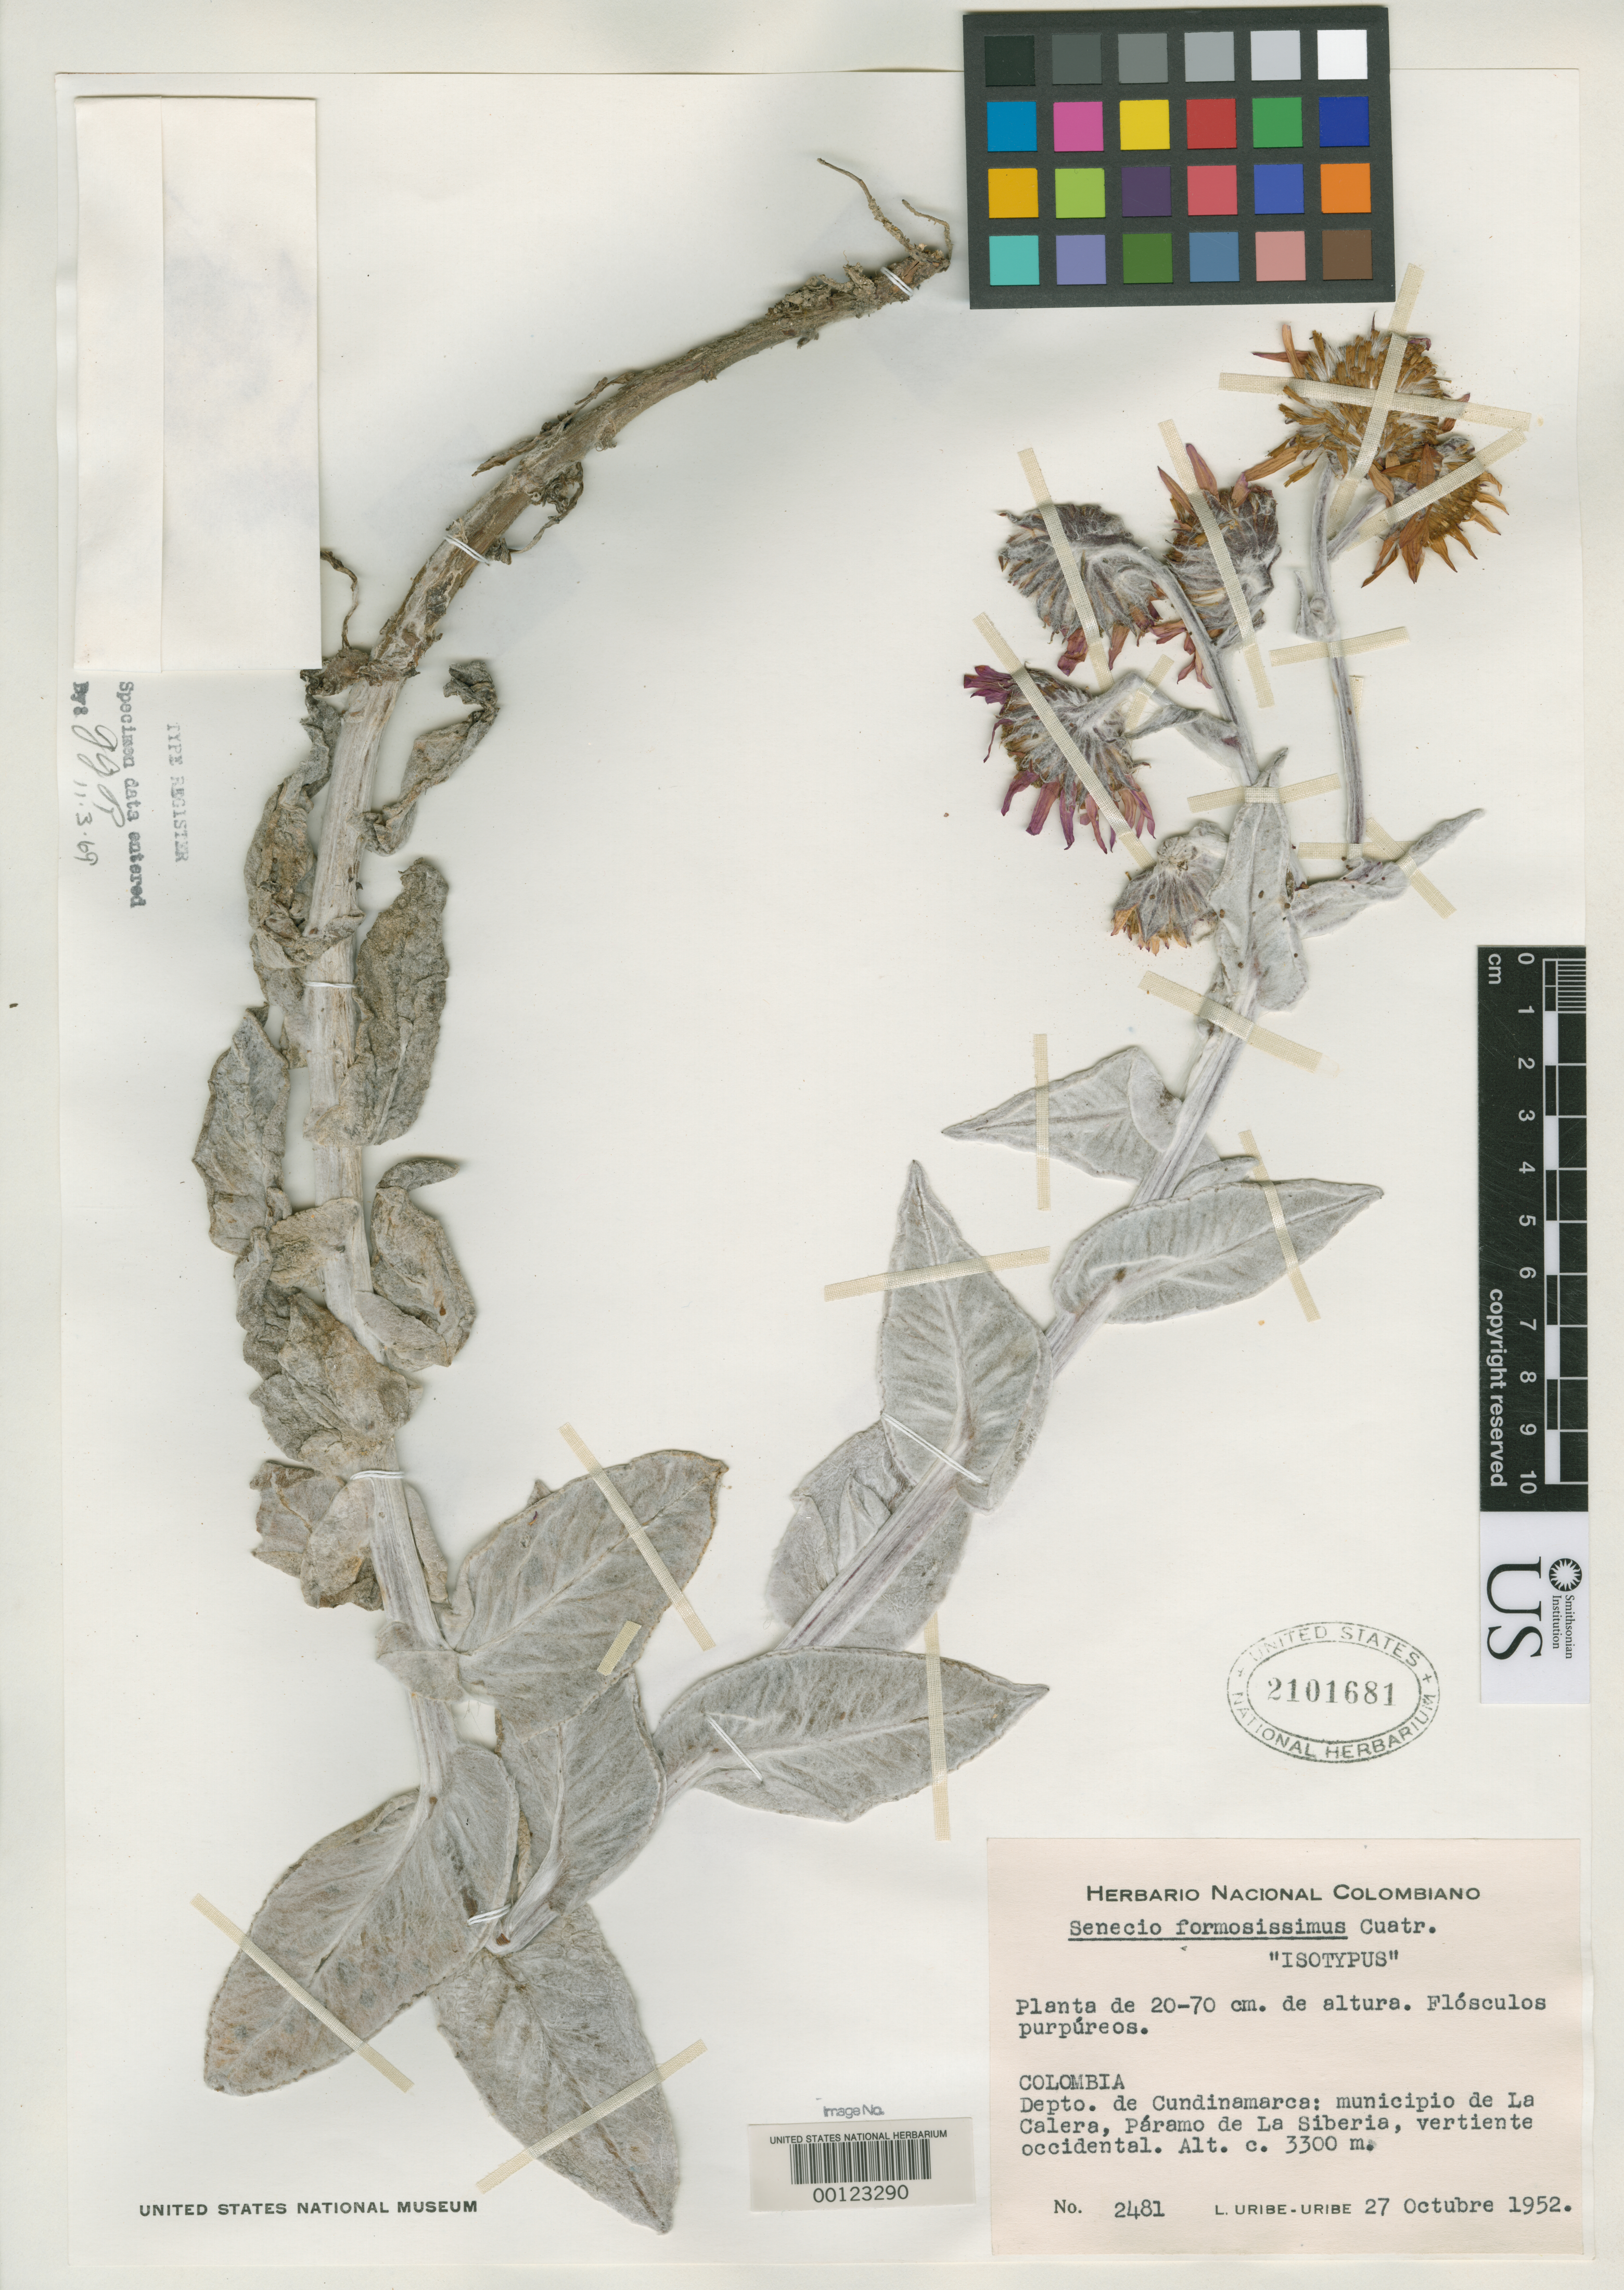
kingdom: Plantae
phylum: Tracheophyta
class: Magnoliopsida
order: Asterales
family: Asteraceae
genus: Senecio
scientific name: Senecio formosissimus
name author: Cuatrec.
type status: Isotype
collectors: L. Uribe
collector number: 2481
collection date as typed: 27 Oct 1952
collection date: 1952-10-27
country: Colombia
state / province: Cundinamarca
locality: La Caldera, Páramo de La Siberia.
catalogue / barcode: US 2101681